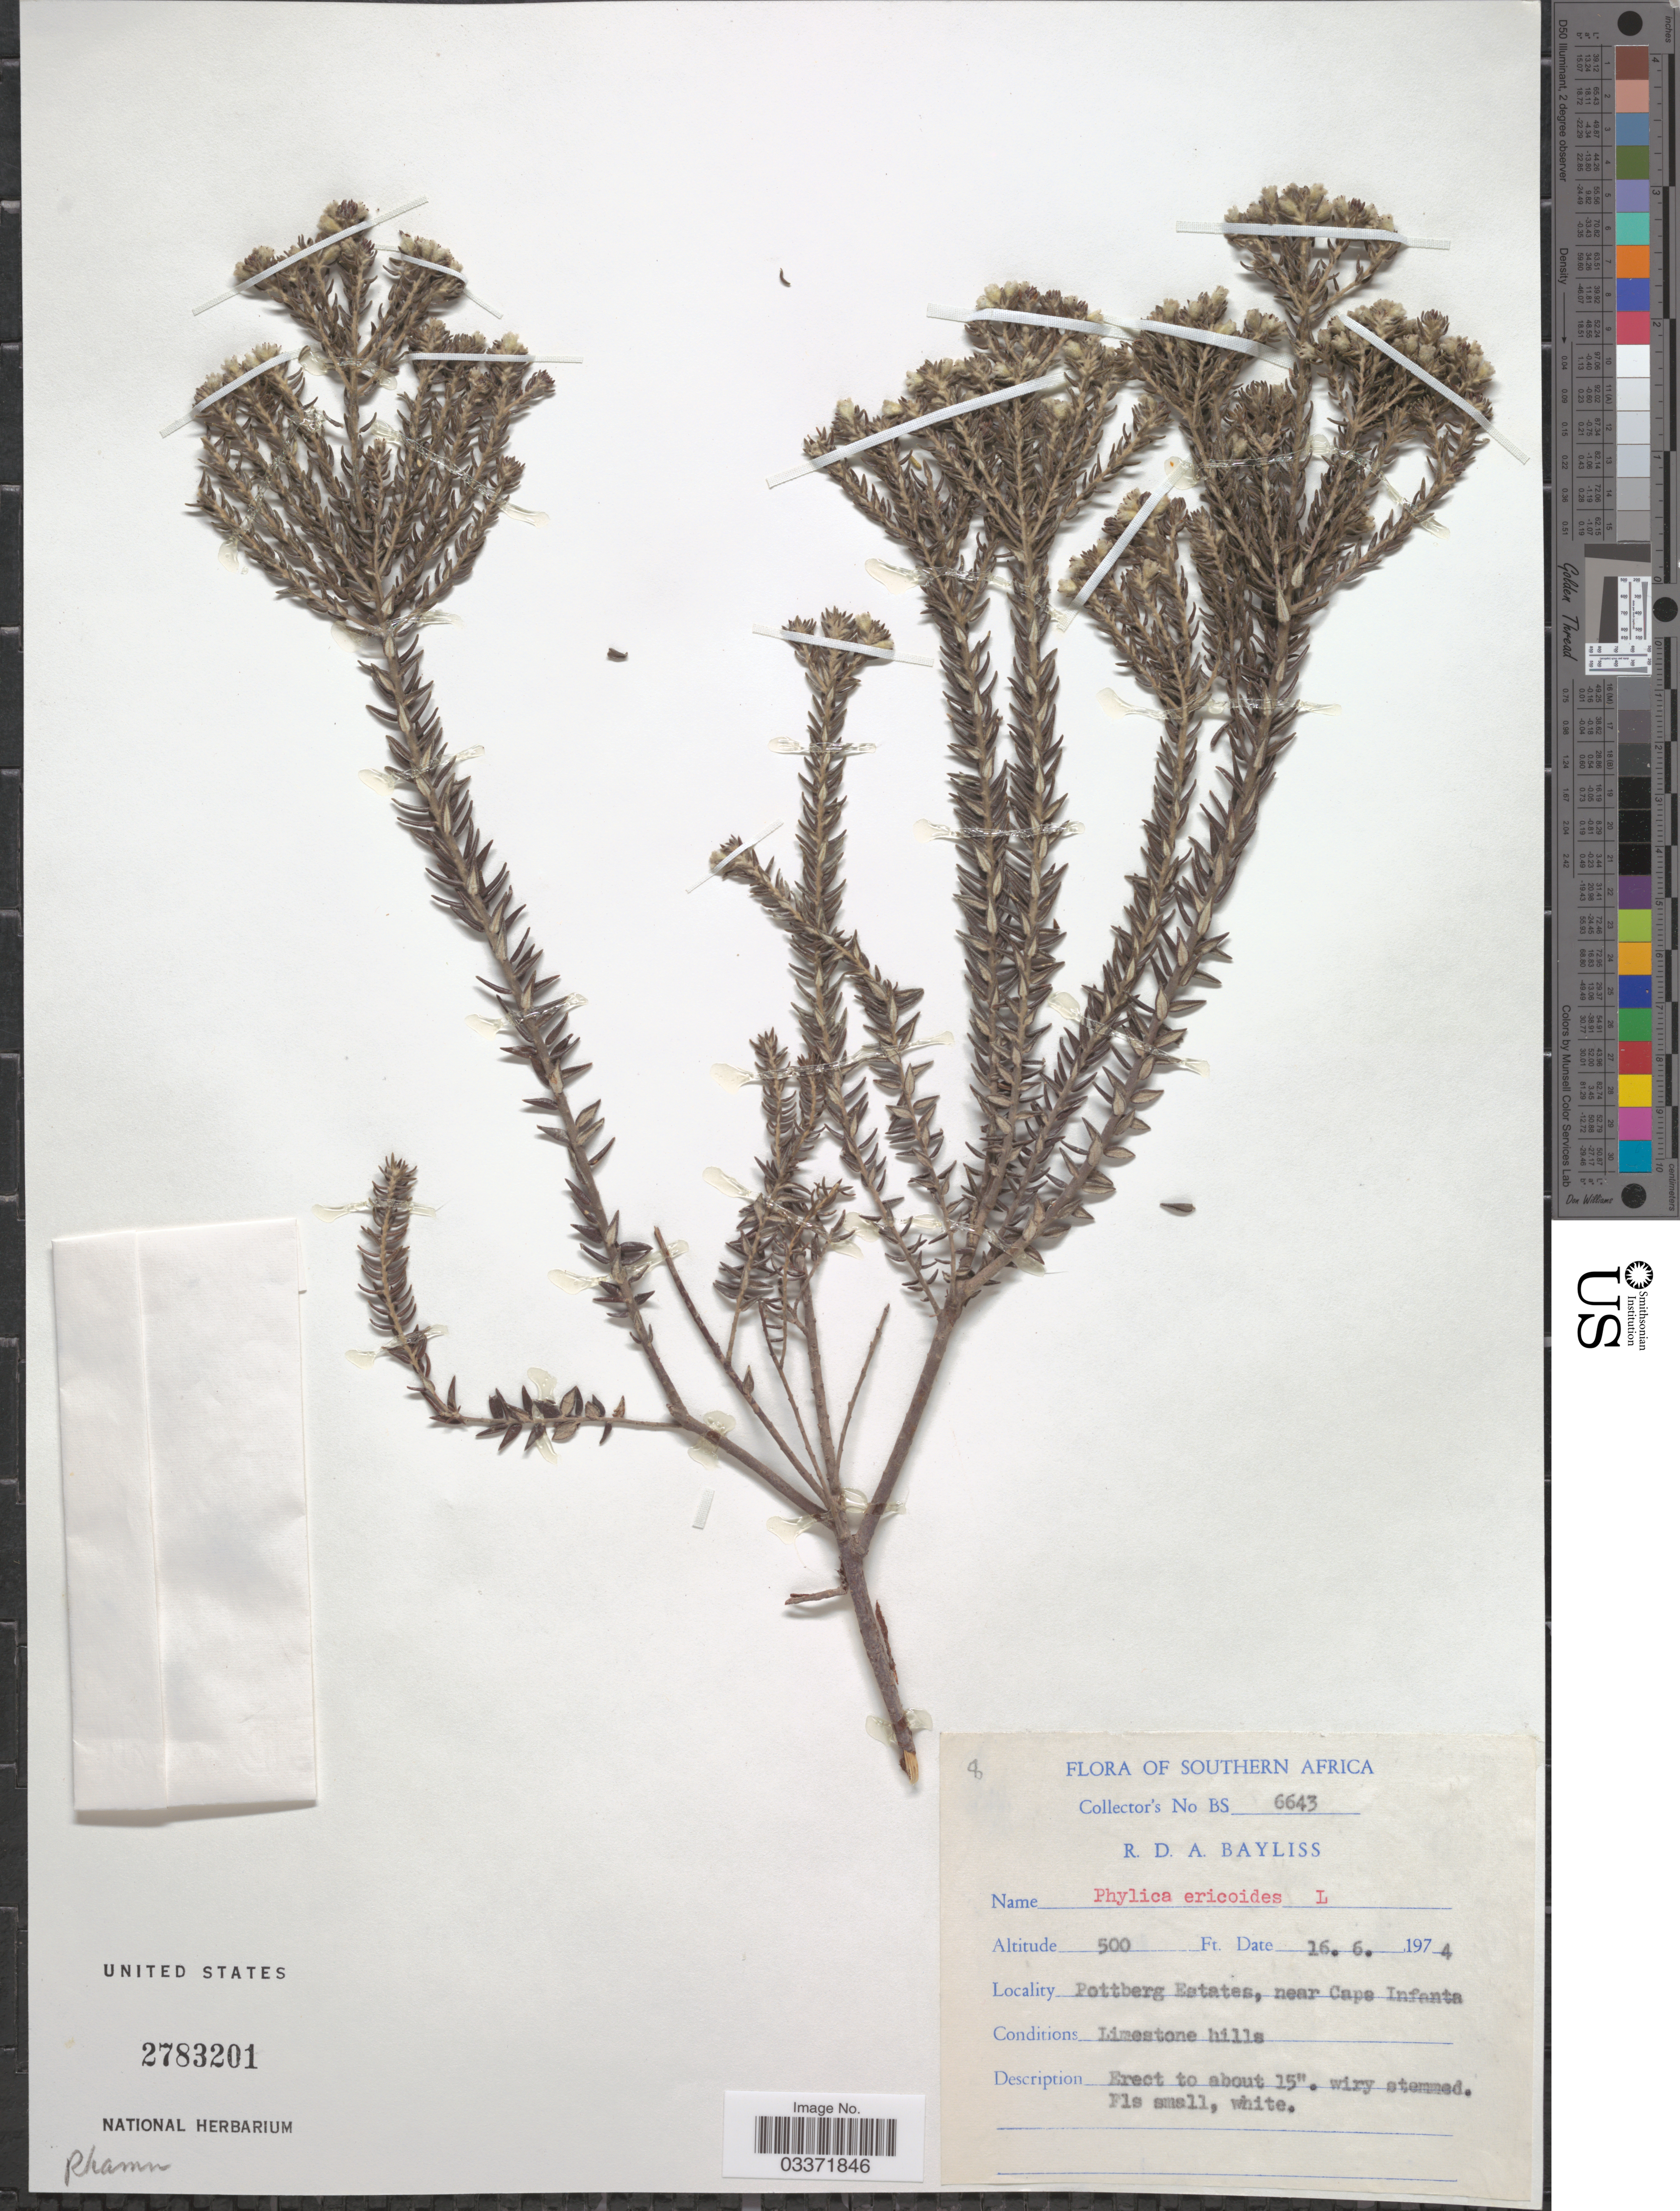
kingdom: Plantae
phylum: Tracheophyta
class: Magnoliopsida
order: Rosales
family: Rhamnaceae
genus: Phylica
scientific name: Phylica ericoides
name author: L.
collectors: R. Bayliss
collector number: BS6643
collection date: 1974-06-16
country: South Africa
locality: Southern Africa, Pottberg Estates, near Cape Infanta.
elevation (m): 152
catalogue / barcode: US 2783201